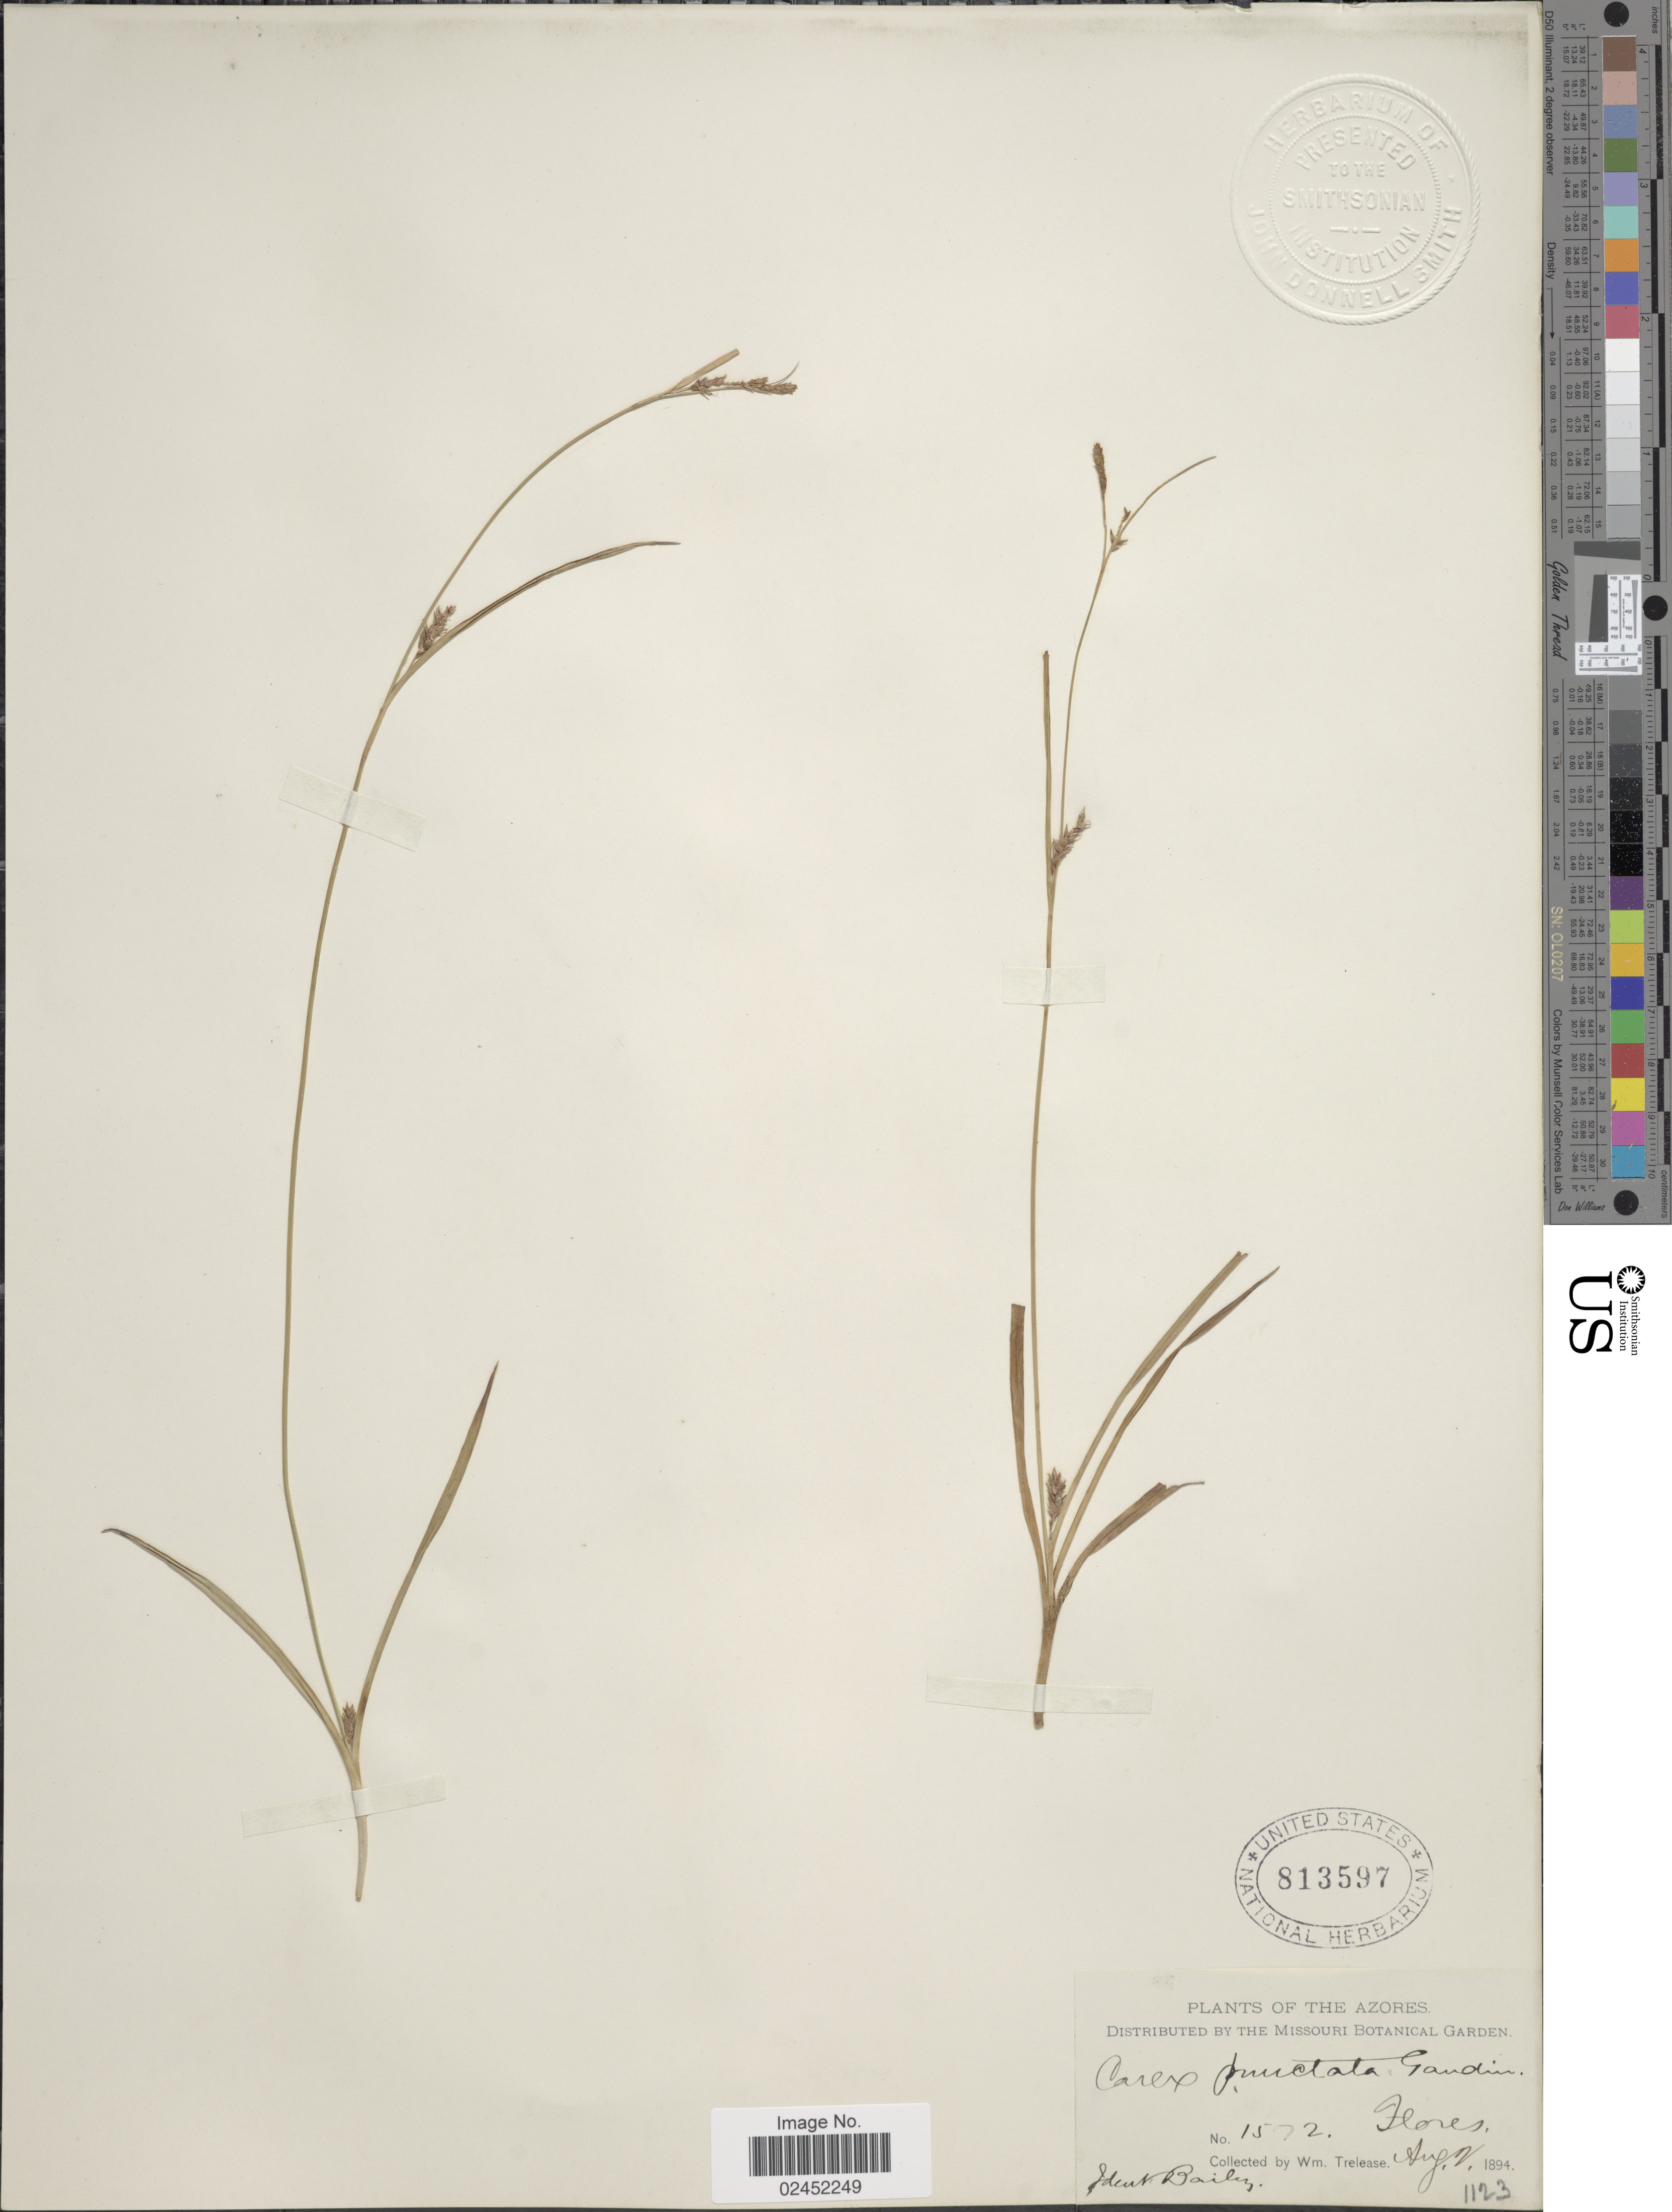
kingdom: Plantae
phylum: Tracheophyta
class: Liliopsida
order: Poales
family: Cyperaceae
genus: Carex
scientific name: Carex punctata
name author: Gaudin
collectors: W. Trelease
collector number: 1572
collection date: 1894-08-02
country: Portugal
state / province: Azores (Aut. Reg.)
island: Flores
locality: Flores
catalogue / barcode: US 813597